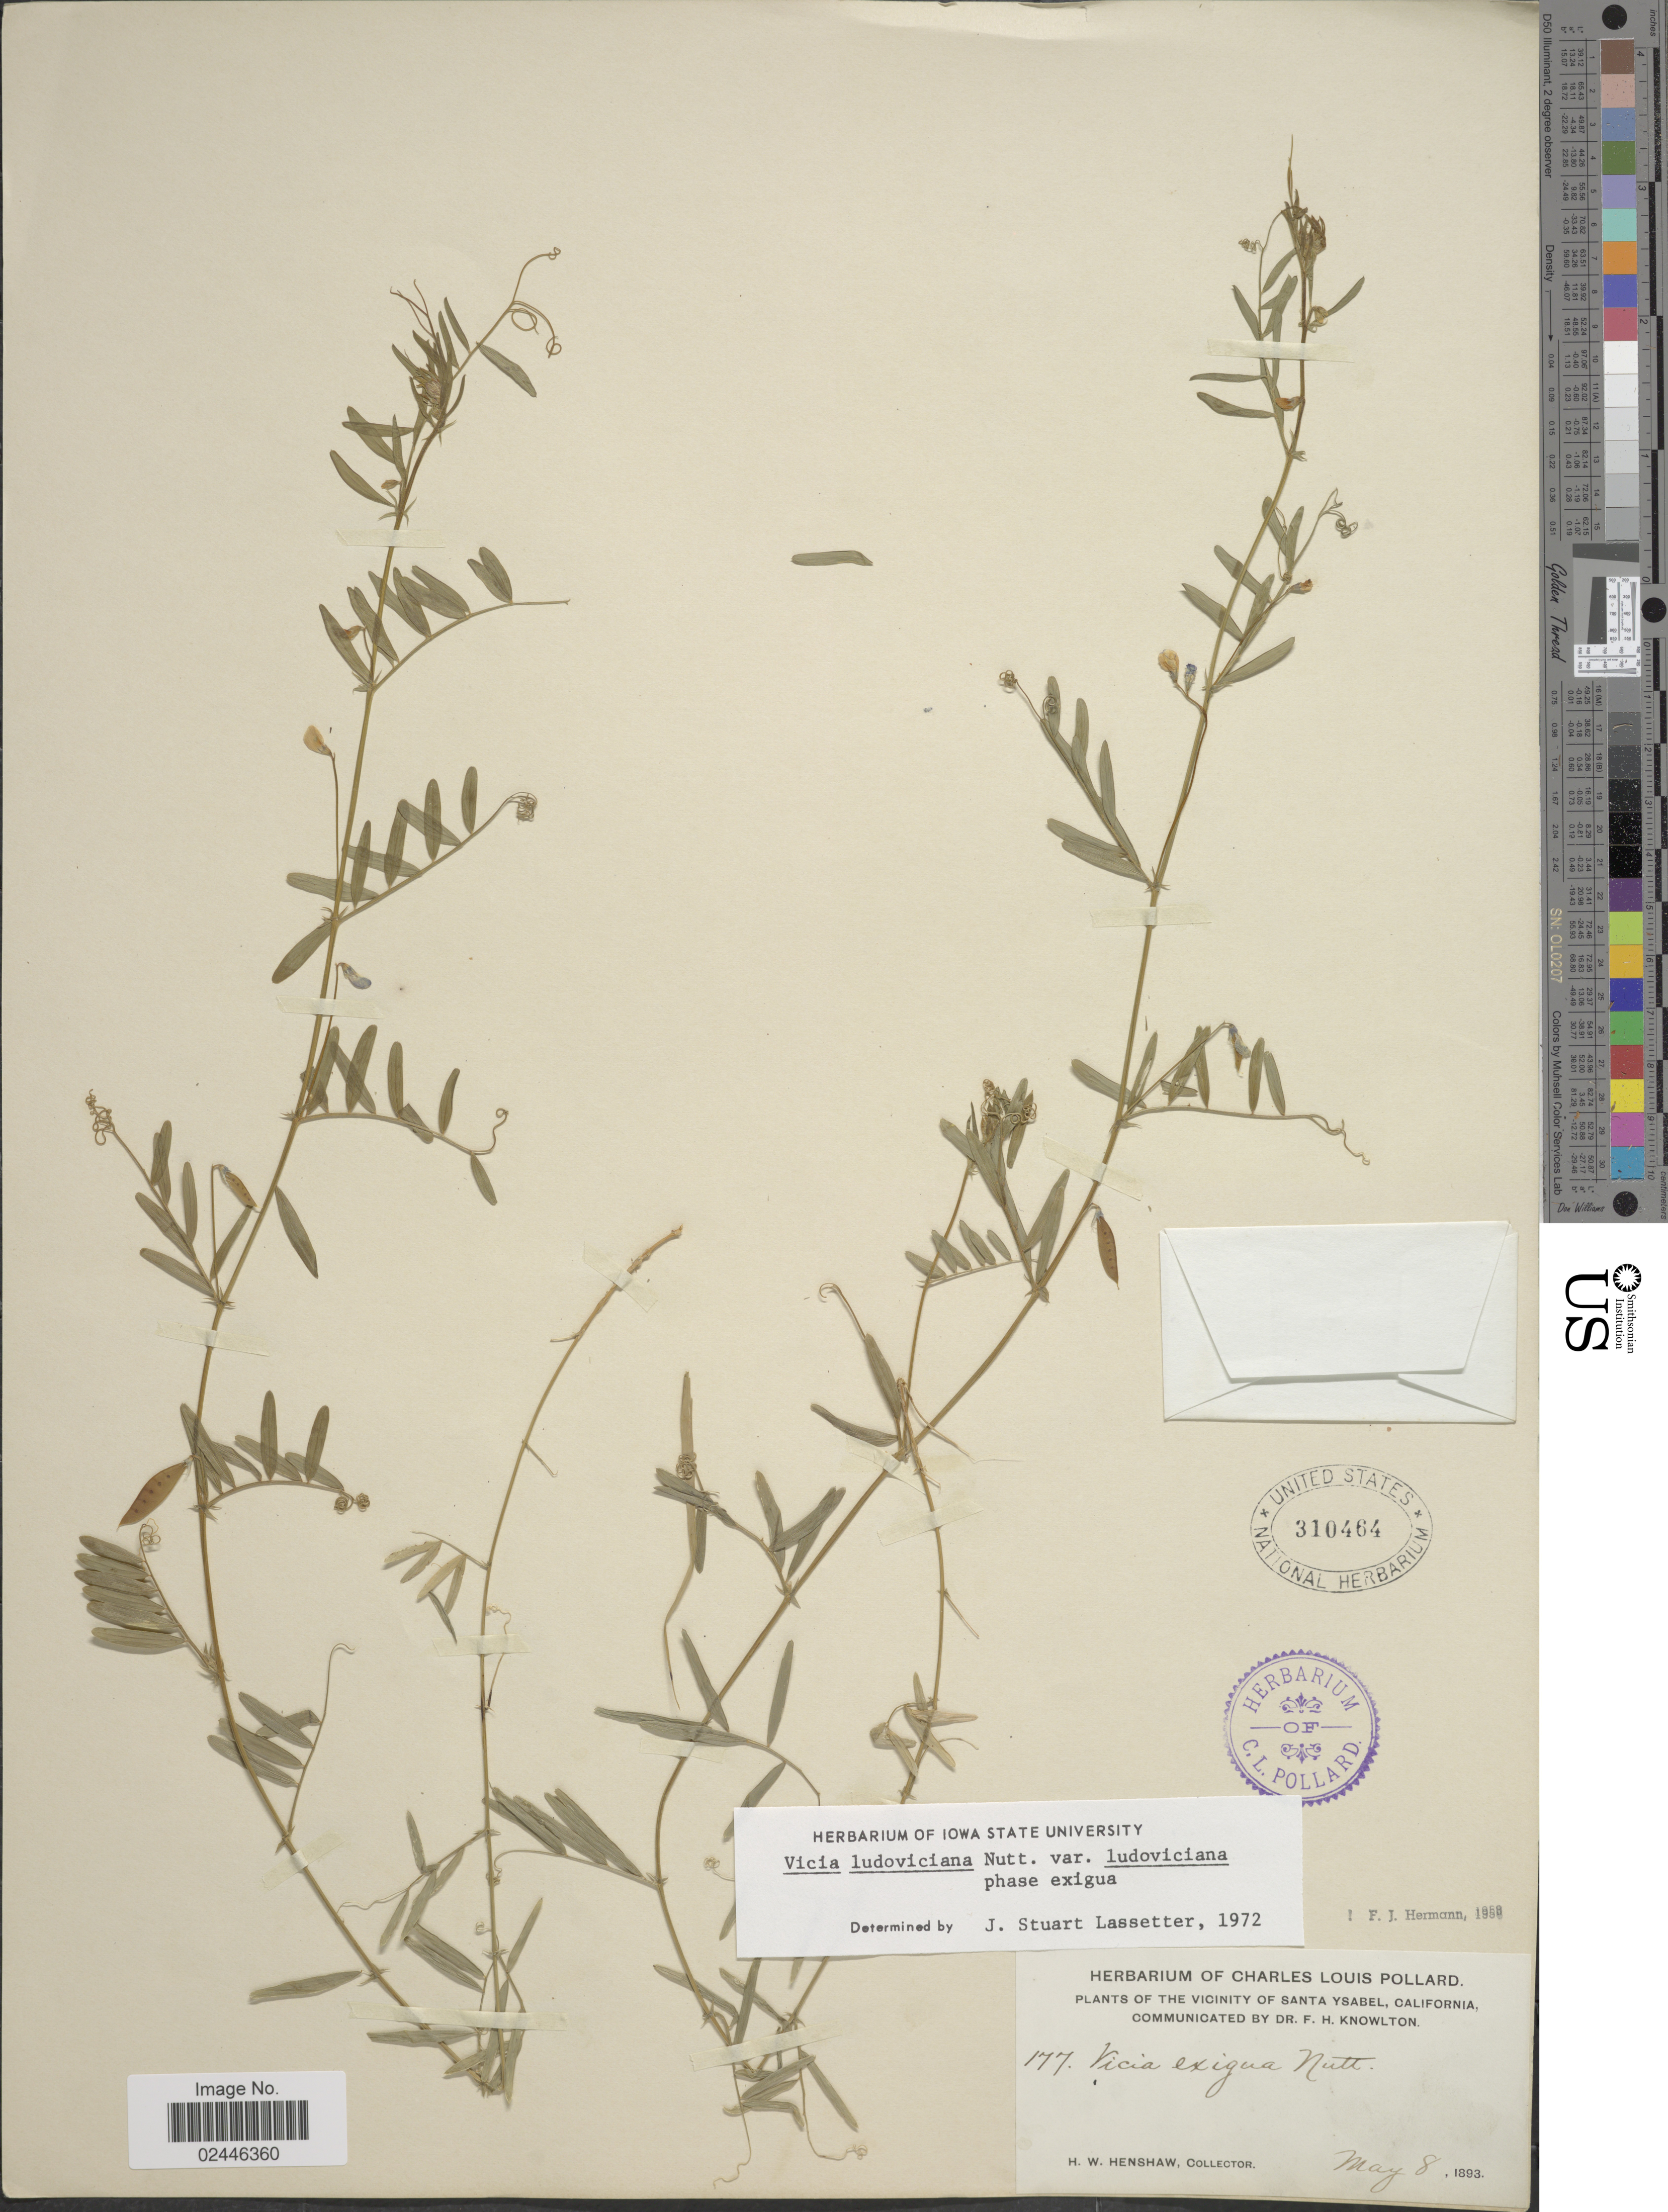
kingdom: Plantae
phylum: Tracheophyta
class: Magnoliopsida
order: Fabales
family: Fabaceae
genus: Vicia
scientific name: Vicia ludoviciana var. ludoviciana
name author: Nutt. ex Torr. & A. Gray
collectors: H. Henshaw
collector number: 177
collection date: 1893-05-08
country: United States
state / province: California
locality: The Vicinity of Santa Ysabel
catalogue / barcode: US 310464